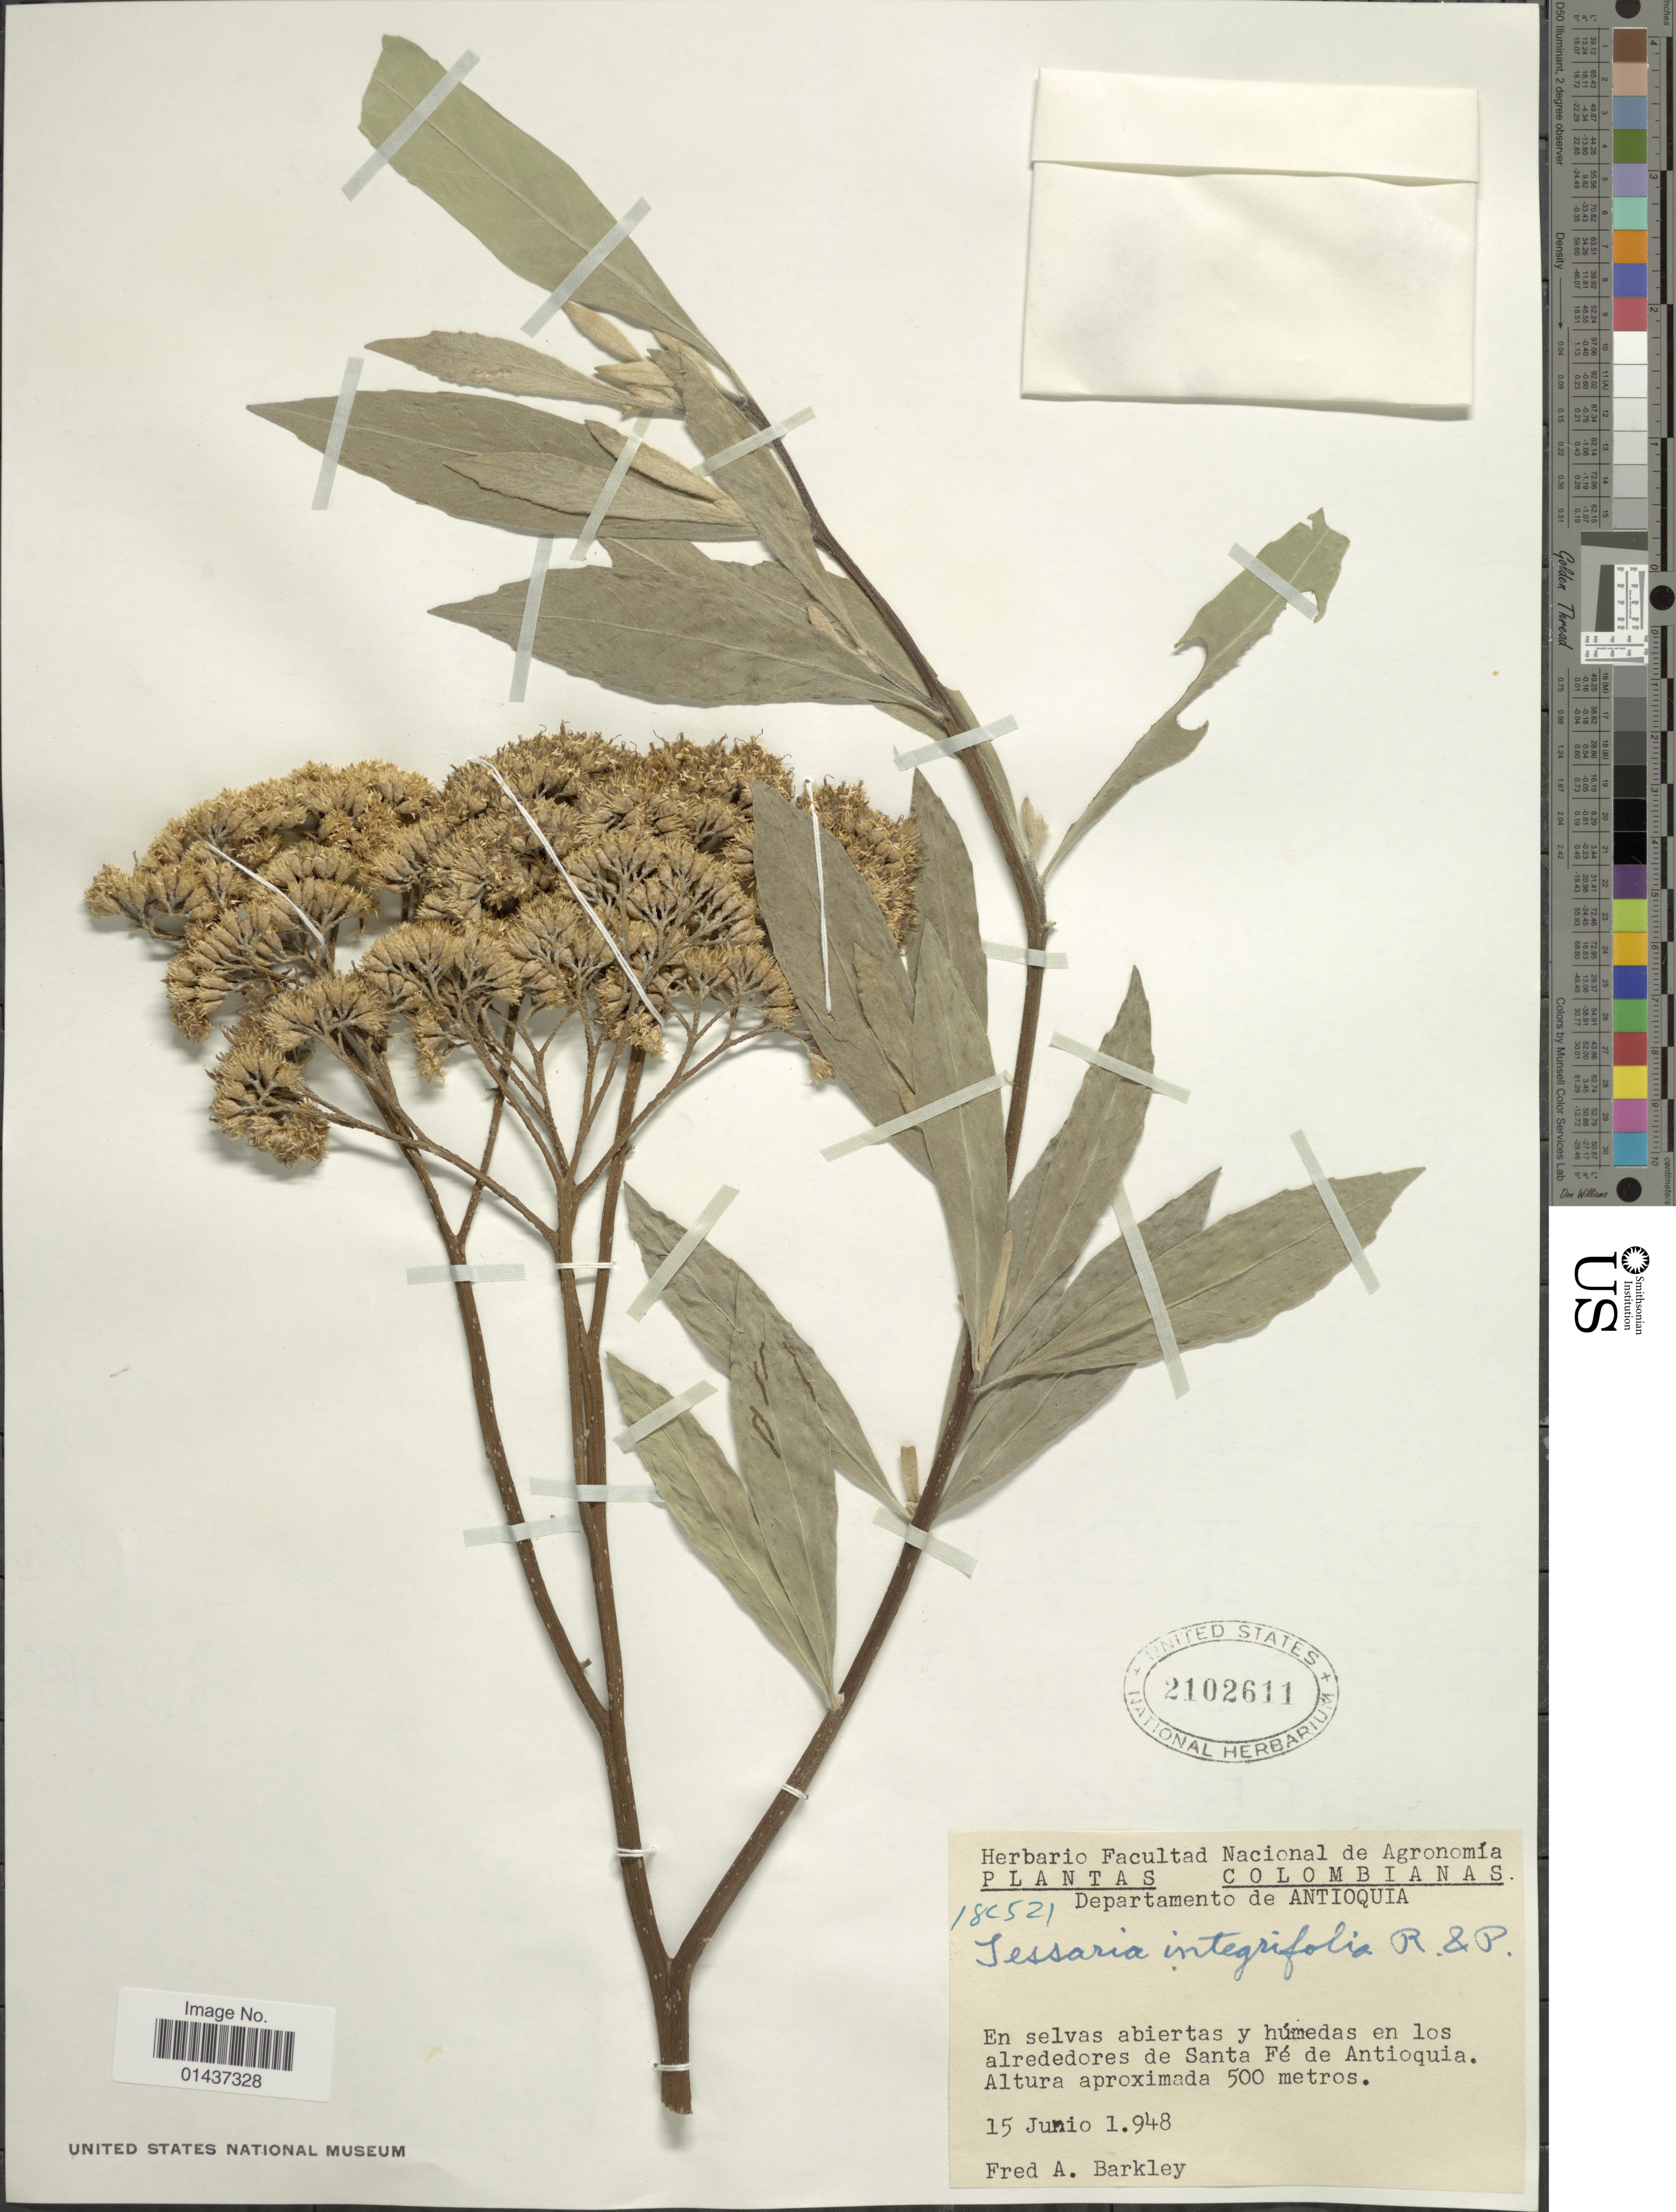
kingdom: Plantae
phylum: Tracheophyta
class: Magnoliopsida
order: Asterales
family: Asteraceae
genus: Tessaria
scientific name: Tessaria integrifolia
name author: Ruiz & Pav.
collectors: F. A. Barkley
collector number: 18C521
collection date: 1948-06-15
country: Colombia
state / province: Antioquia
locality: Departamento de Antioquia, En selvas abiertas y húmedas en los alredores de Santa Fé de Antioquia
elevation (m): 500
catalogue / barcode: US 2102611